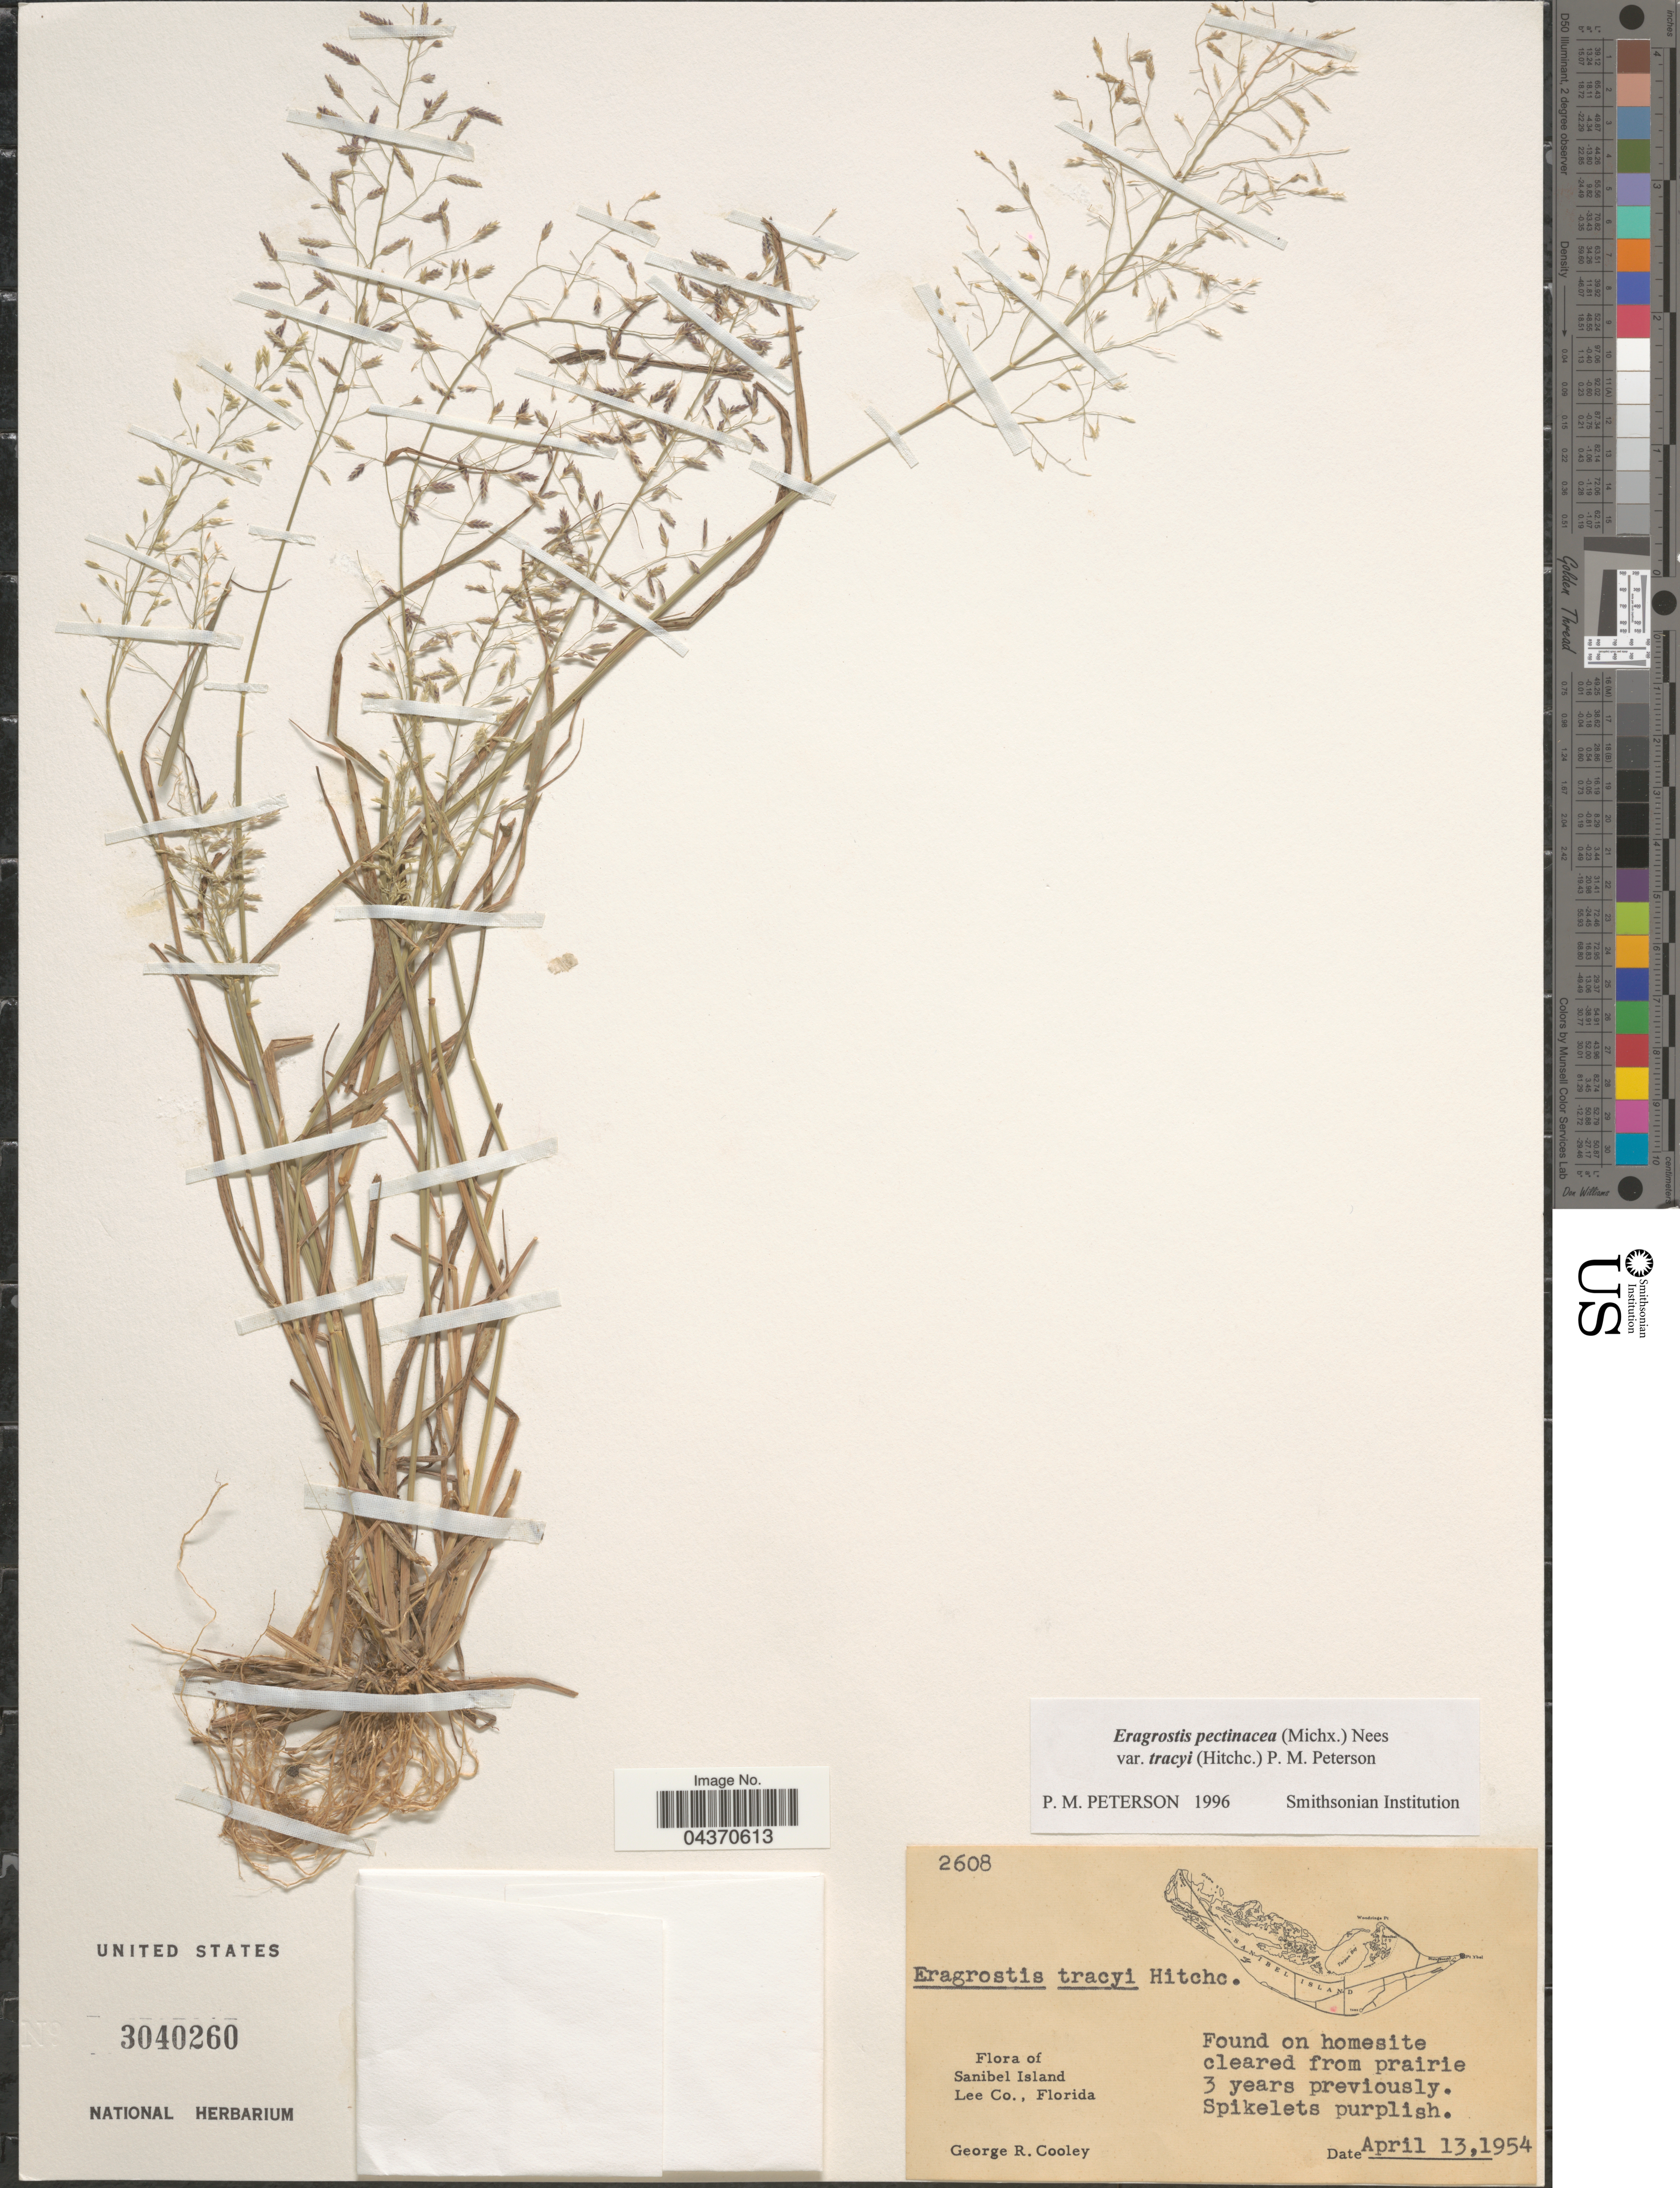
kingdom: Plantae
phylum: Tracheophyta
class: Liliopsida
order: Poales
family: Poaceae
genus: Eragrostis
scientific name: Eragrostis pectinacea var. tracyi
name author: (Hitchc.) P.M. Peterson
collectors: G. R. Cooley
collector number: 2608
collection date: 1954-04-13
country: United States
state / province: Florida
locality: Sanibel Island. Lee Co.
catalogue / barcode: US 3040260